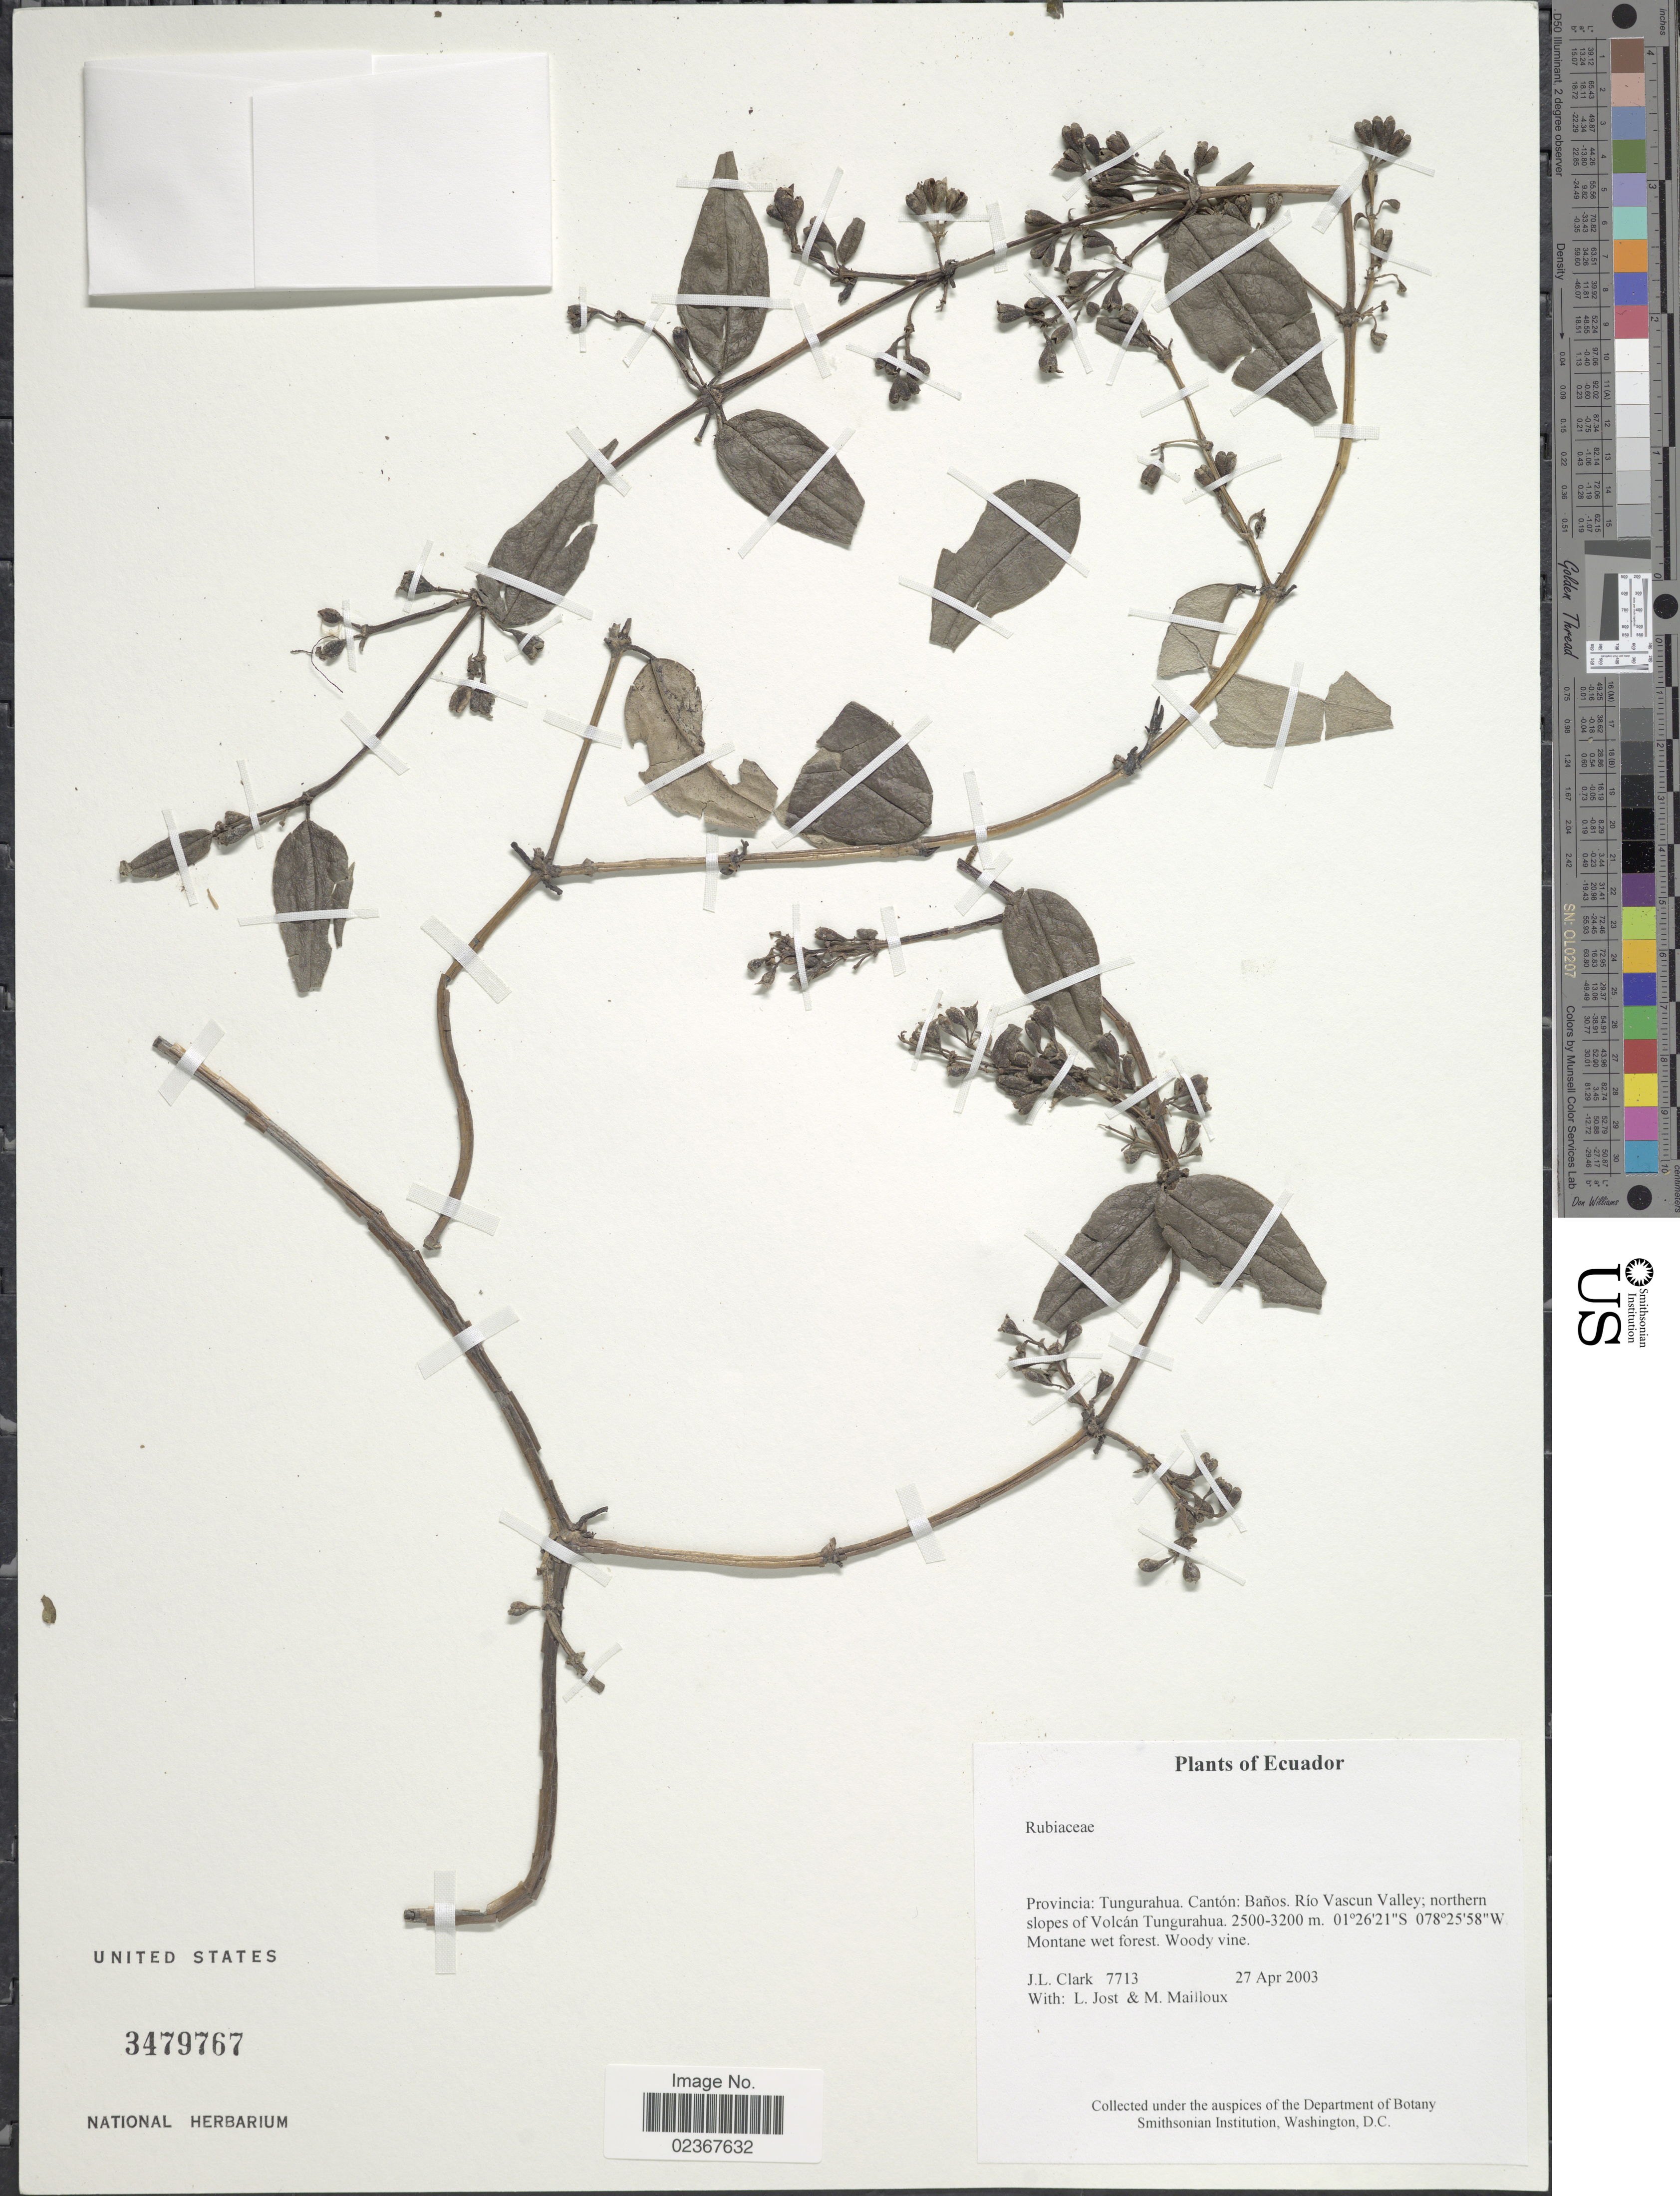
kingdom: Plantae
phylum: Tracheophyta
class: Magnoliopsida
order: Gentianales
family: Rubiaceae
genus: Manettia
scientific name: Manettia sp.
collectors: J. L. Clark, L. Jost & M. Mailloux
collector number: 7713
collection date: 2003-04-27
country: Ecuador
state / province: Tungurahua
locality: Cantón: Baños. Río Vascun Valley; northern slopes of Volcán Tungurahua, Montane wet forest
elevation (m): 2500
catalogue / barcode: US 3479767